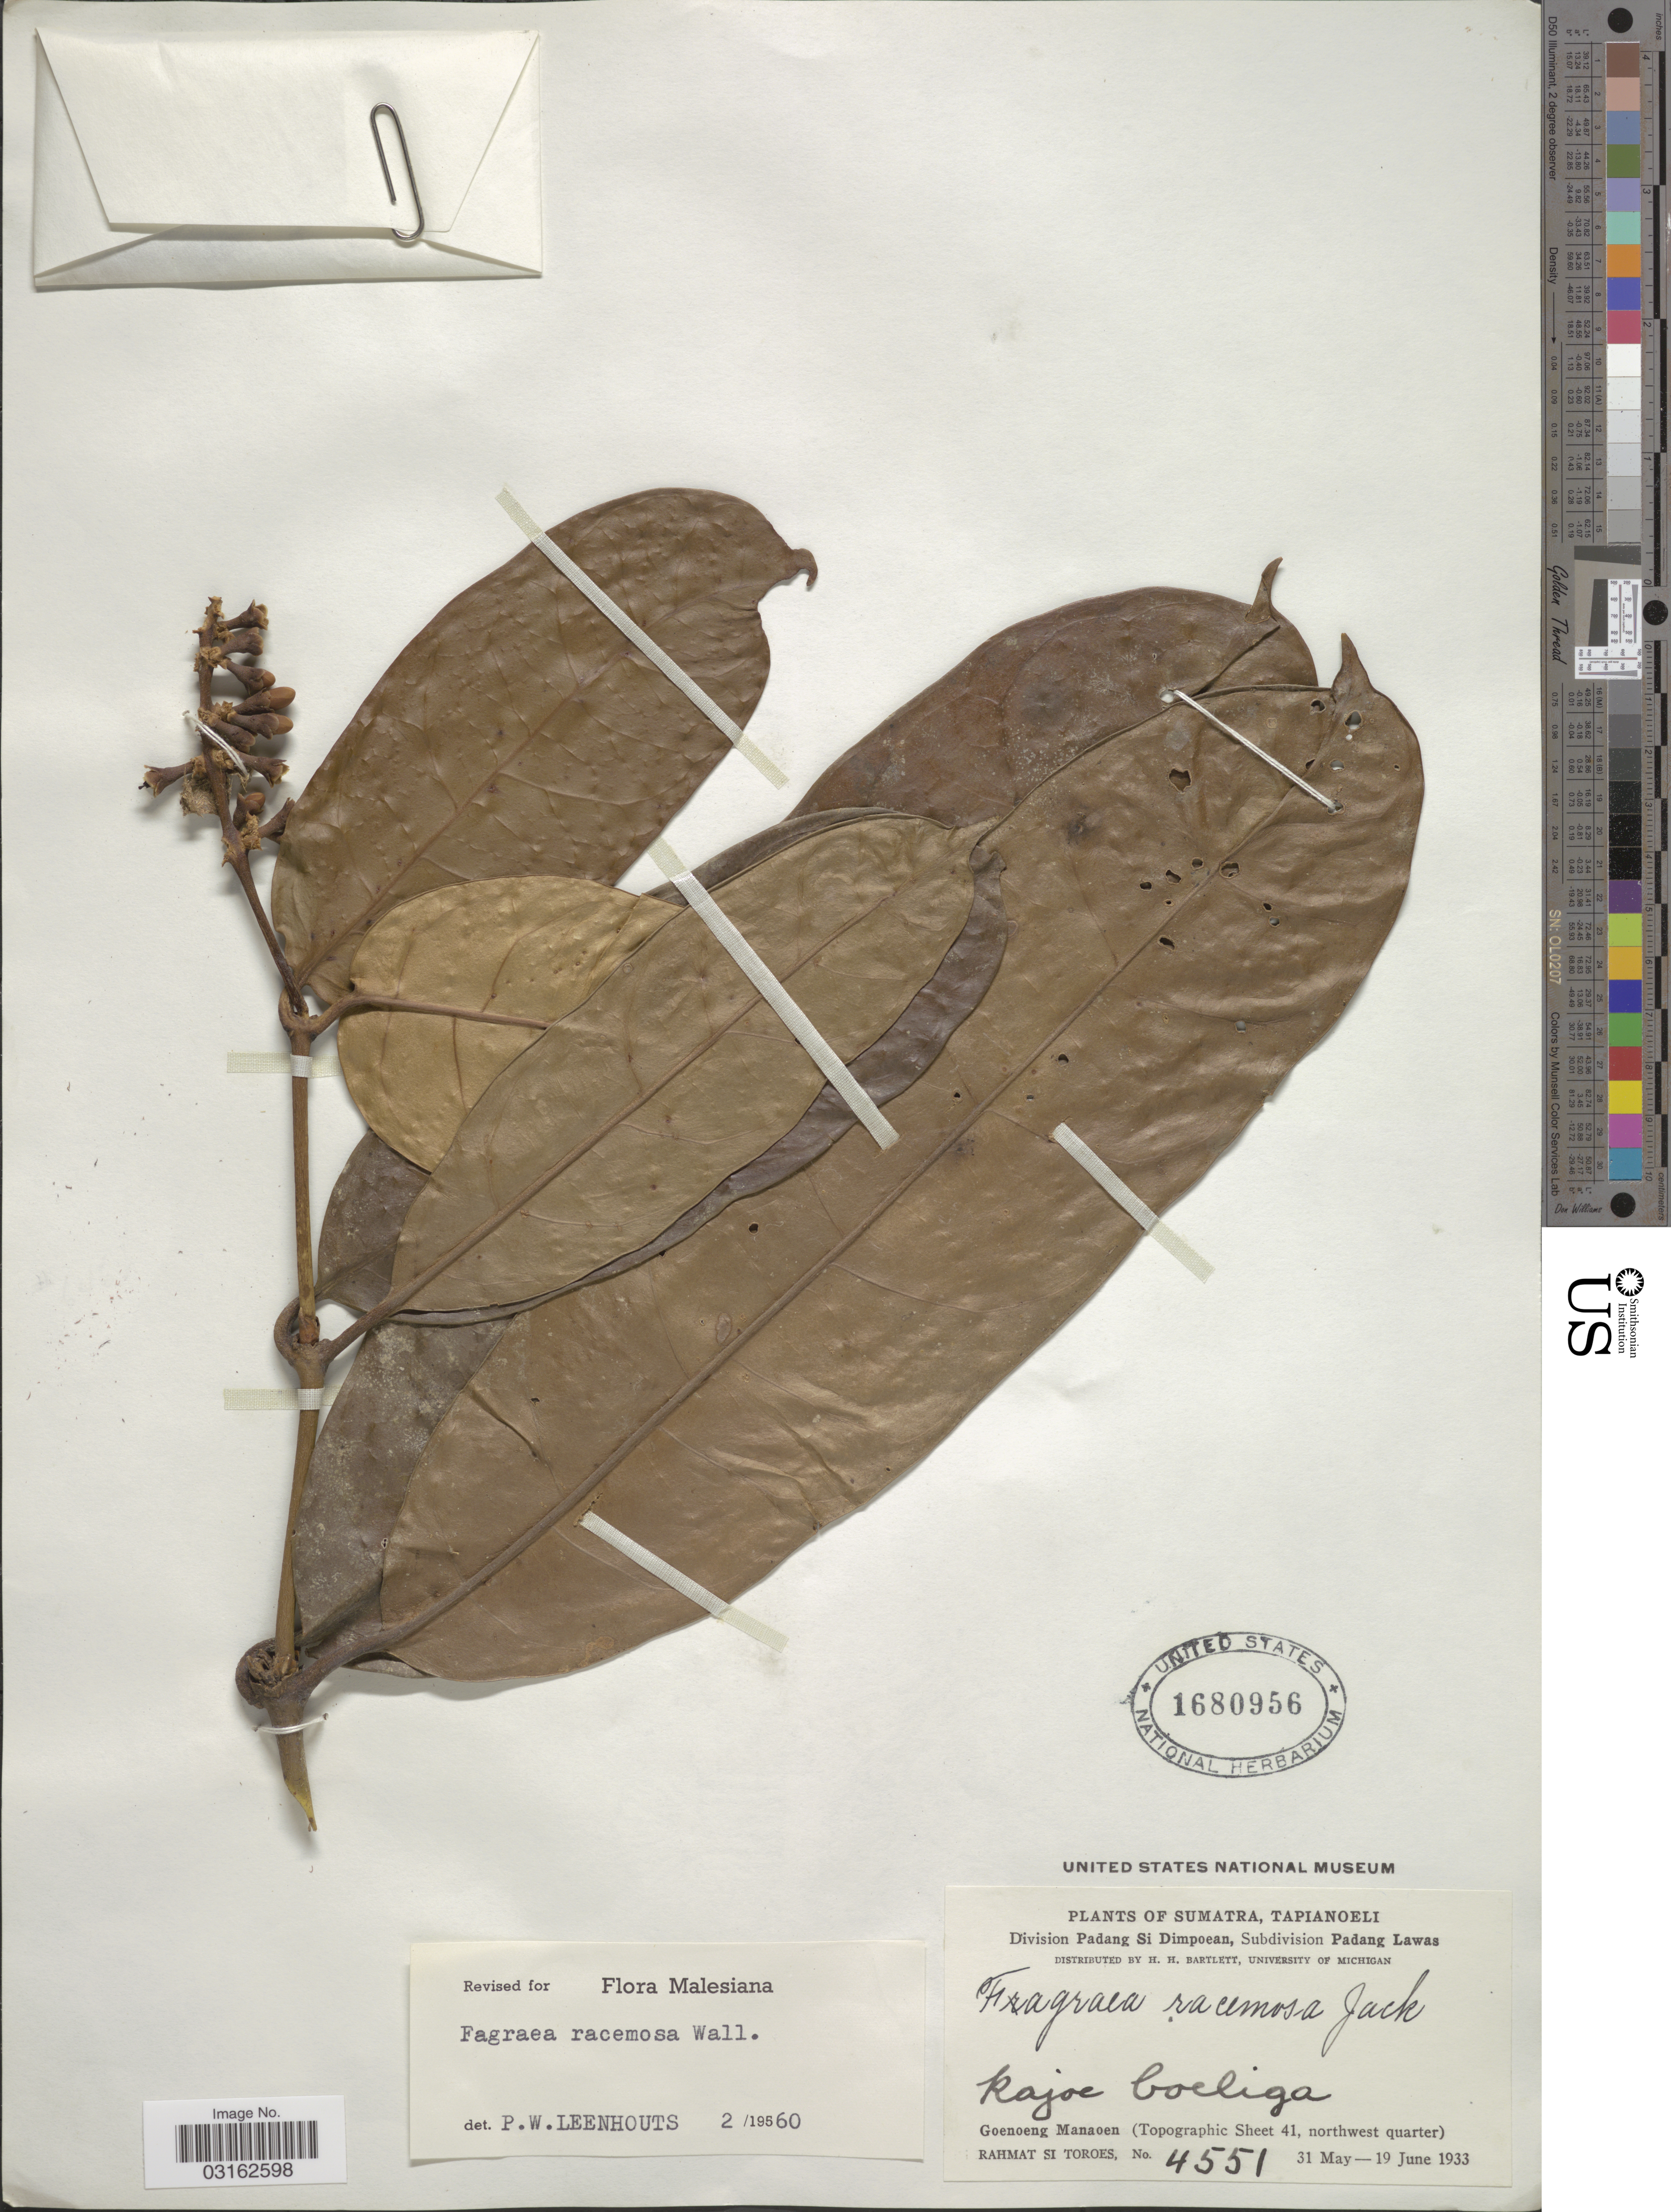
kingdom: Plantae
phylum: Tracheophyta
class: Magnoliopsida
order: Gentianales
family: Gentianaceae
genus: Fagraea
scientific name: Fagraea racemosa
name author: Jack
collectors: Rahmat Si Boeea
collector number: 4551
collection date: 1933-05-31/1933-06-19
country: Indonesia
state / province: Sumatra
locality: Tapianoeli. Division Padang Si Dimpoean, Subdivision Padang Lawas. Goenoeng Manaoen (Topographic Sheet 41, northwest quarter).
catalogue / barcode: US 1680956